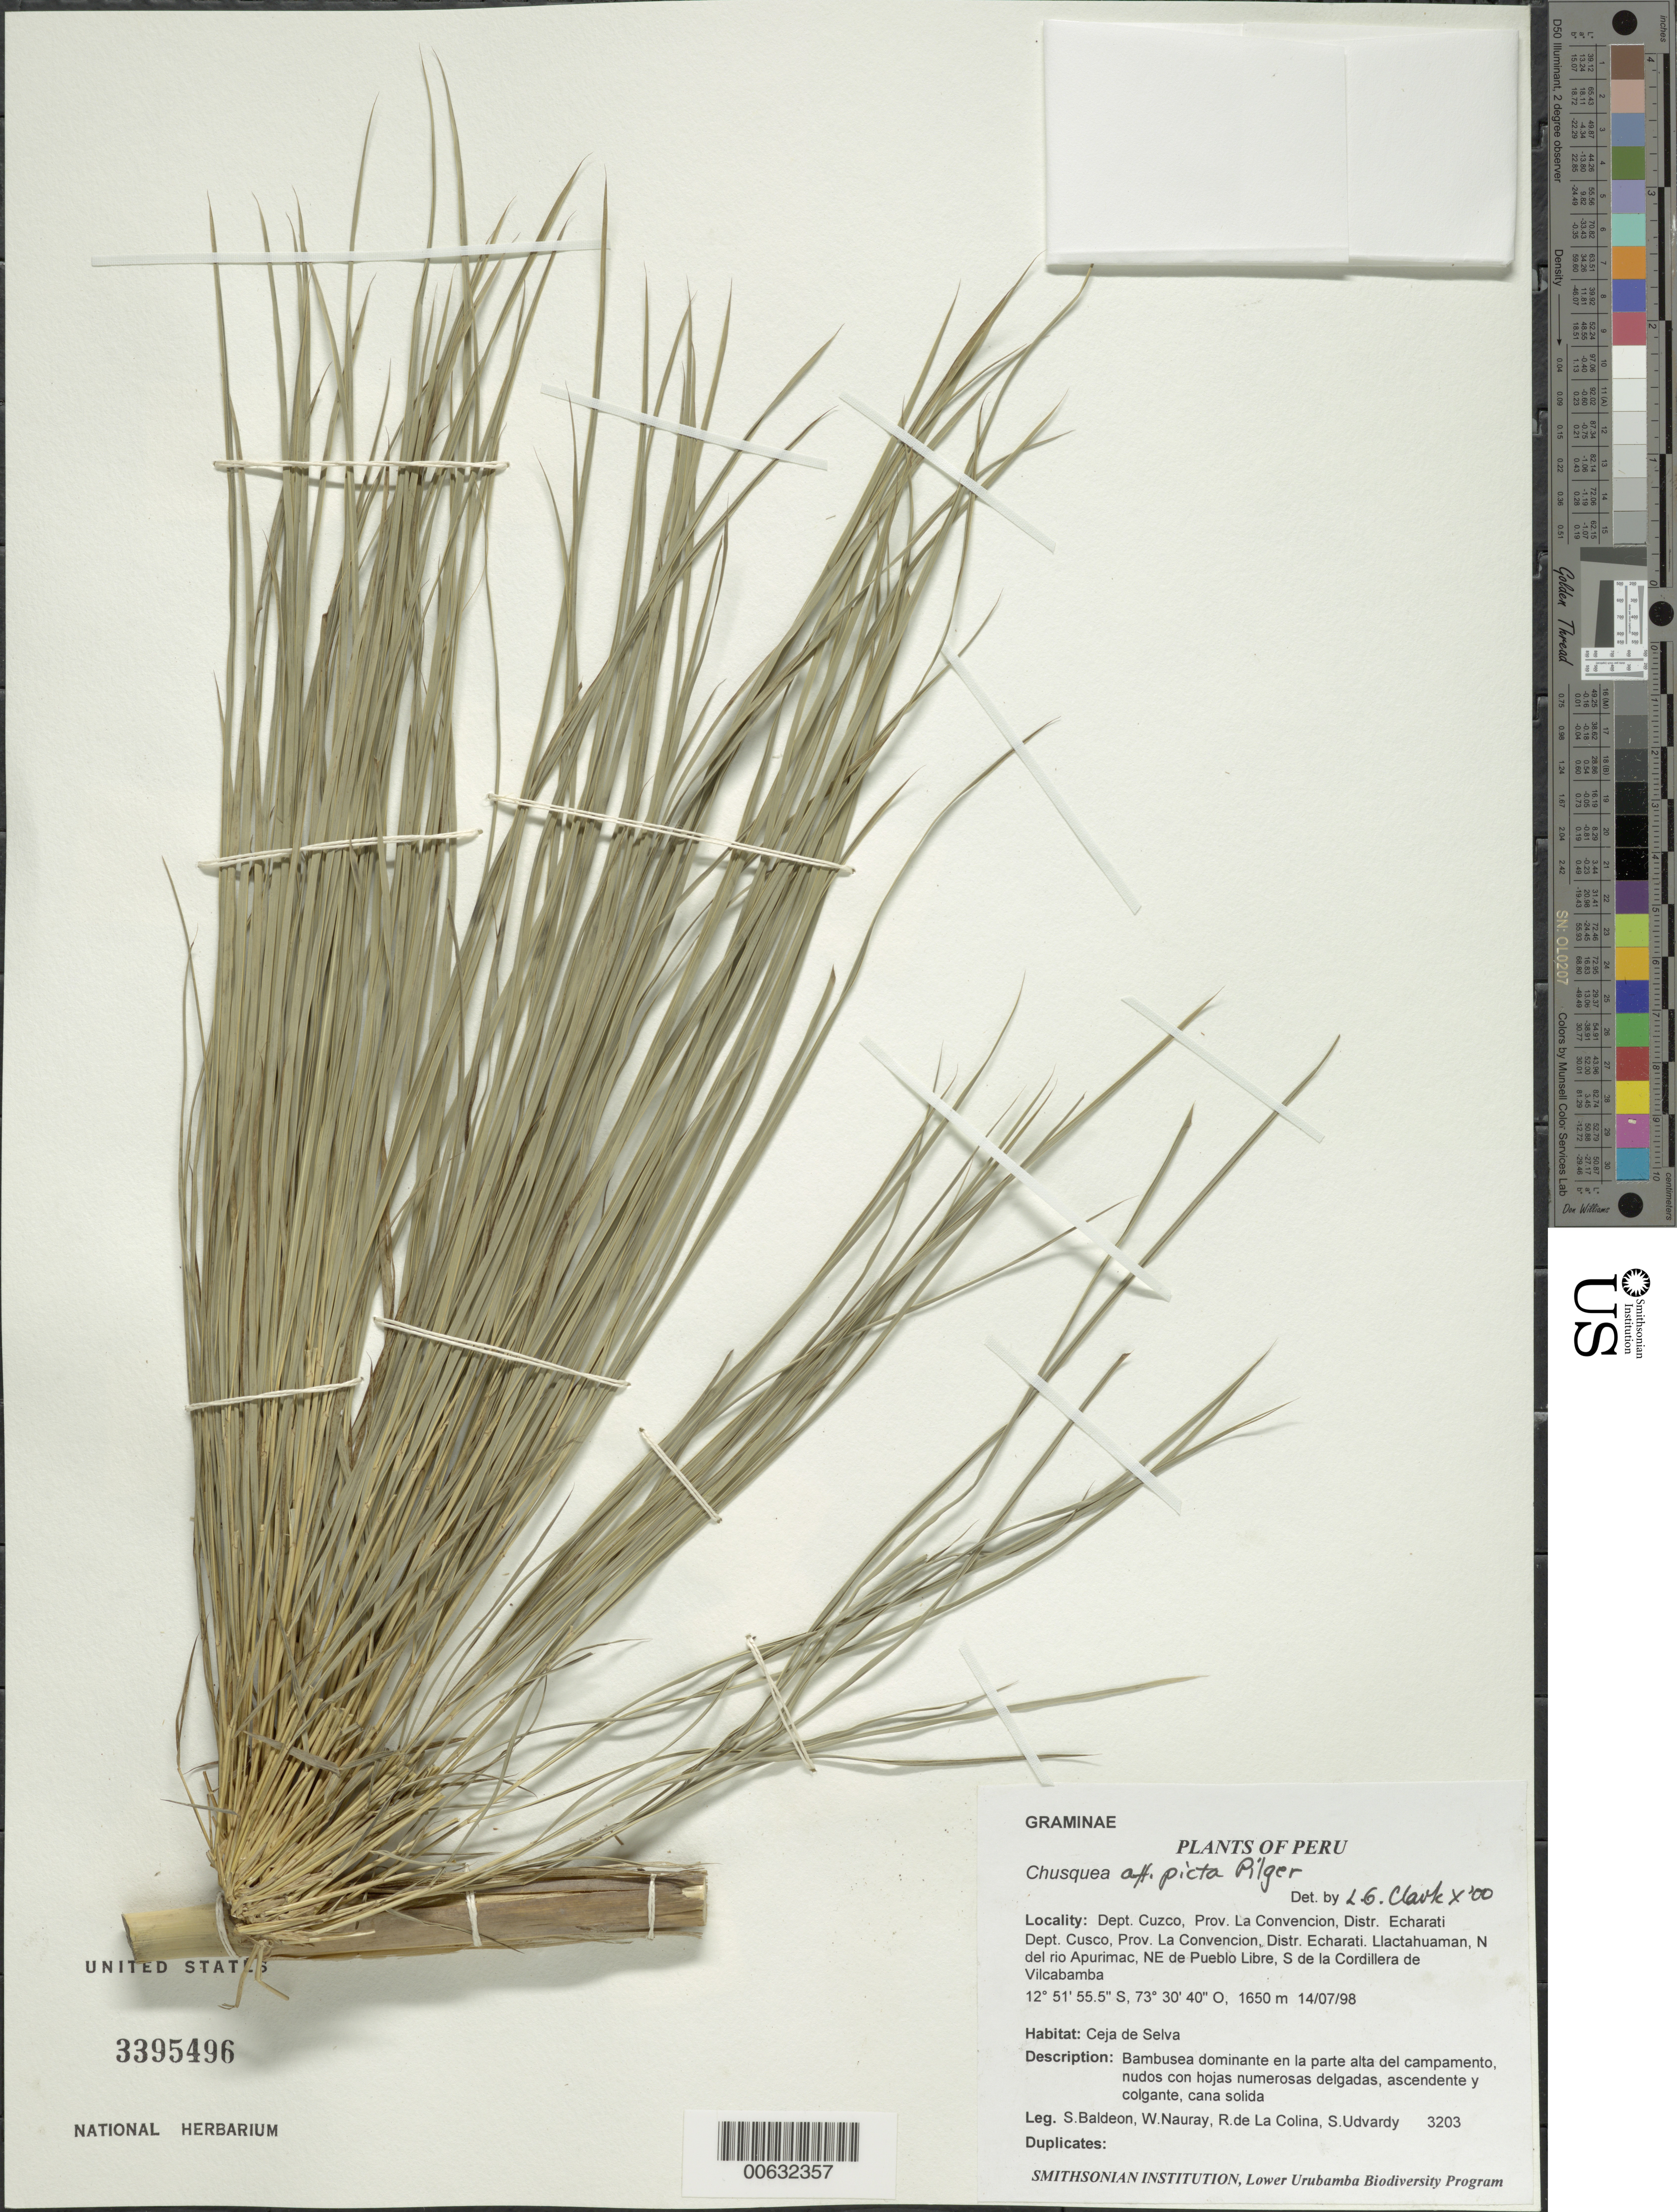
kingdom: Plantae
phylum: Tracheophyta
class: Liliopsida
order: Poales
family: Poaceae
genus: Chusquea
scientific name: Chusquea picta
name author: Pilg.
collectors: S. Baldeon, W. Nauray, R. de La Colina & S. Udvardy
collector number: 3203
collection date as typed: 14 Jul 1998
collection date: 1998-07-14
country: Peru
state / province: Cusco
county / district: La Convención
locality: Echarati del Río Apueimac, NE of Pueblo Libre, S of La Cordillera de Vilcabamba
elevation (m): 1650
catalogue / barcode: US 3395496